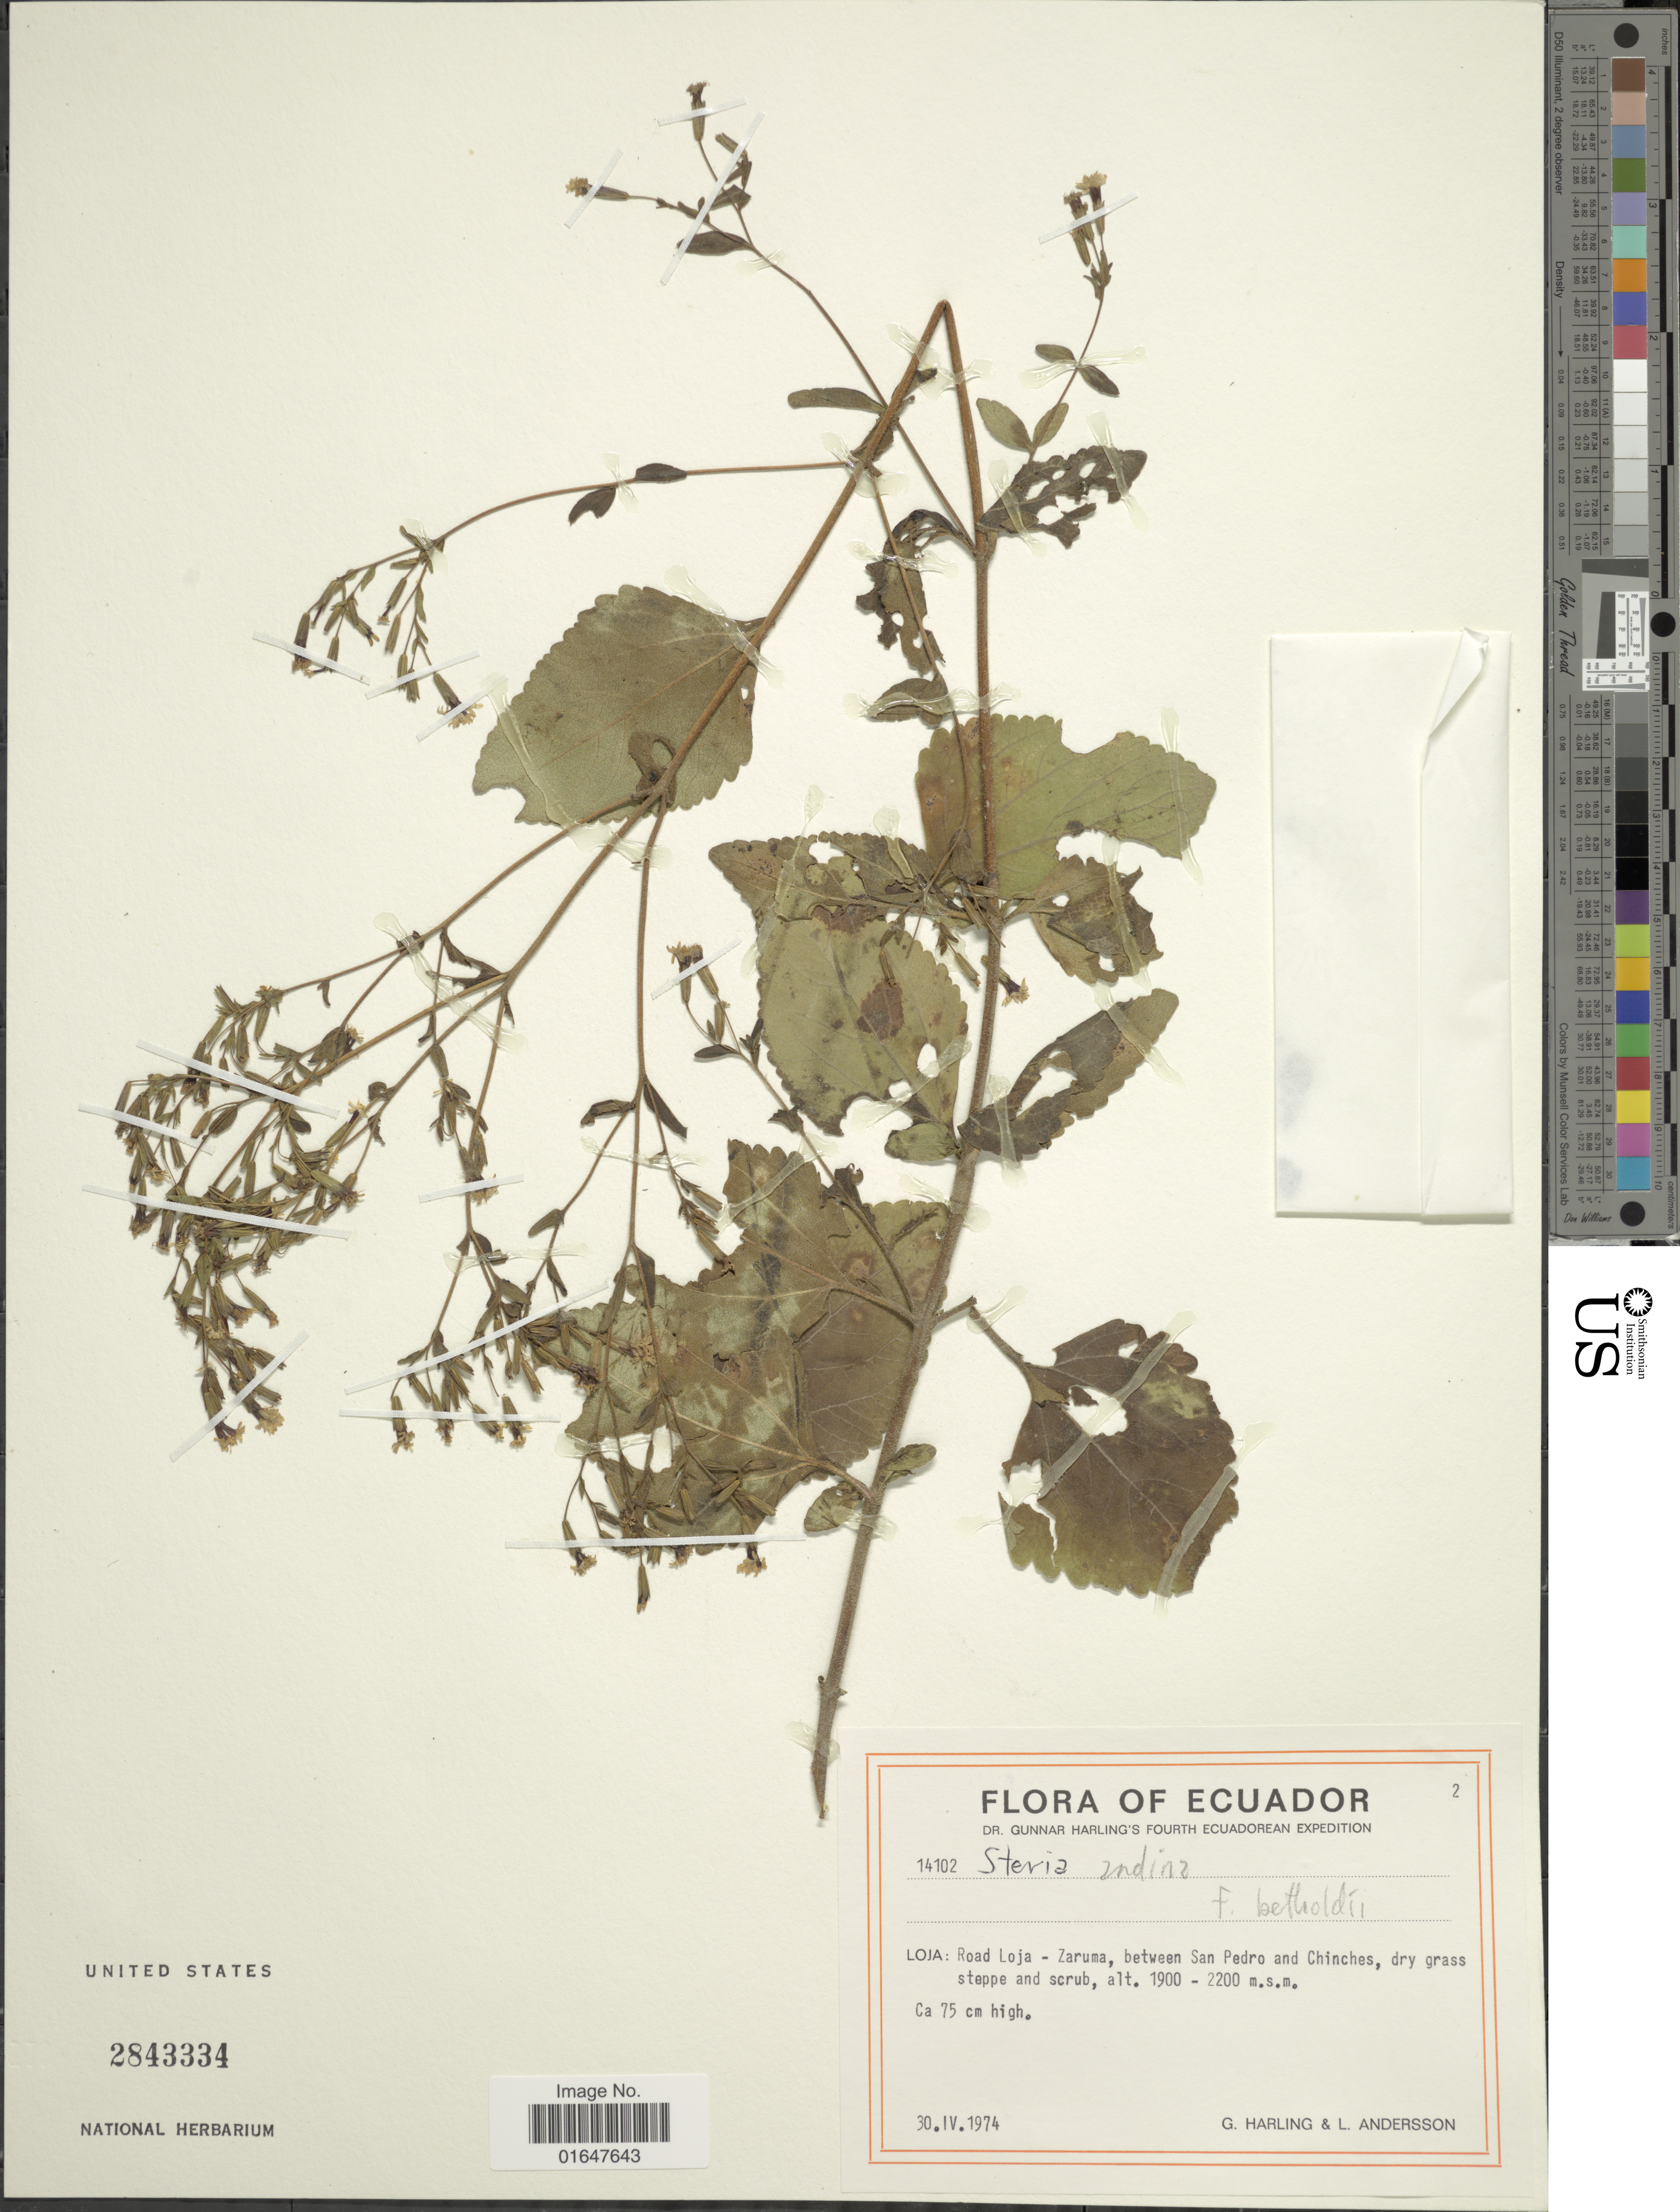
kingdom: Plantae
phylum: Tracheophyta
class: Magnoliopsida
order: Asterales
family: Asteraceae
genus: Stevia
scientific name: Stevia andina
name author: B.L. Rob.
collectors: G. Harling & L. Andersson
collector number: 14102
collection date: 1974-04-30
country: Ecuador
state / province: Loja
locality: Road Loja-Zaruma, between San Pedro and Chinches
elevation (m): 1900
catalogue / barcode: US 2843334